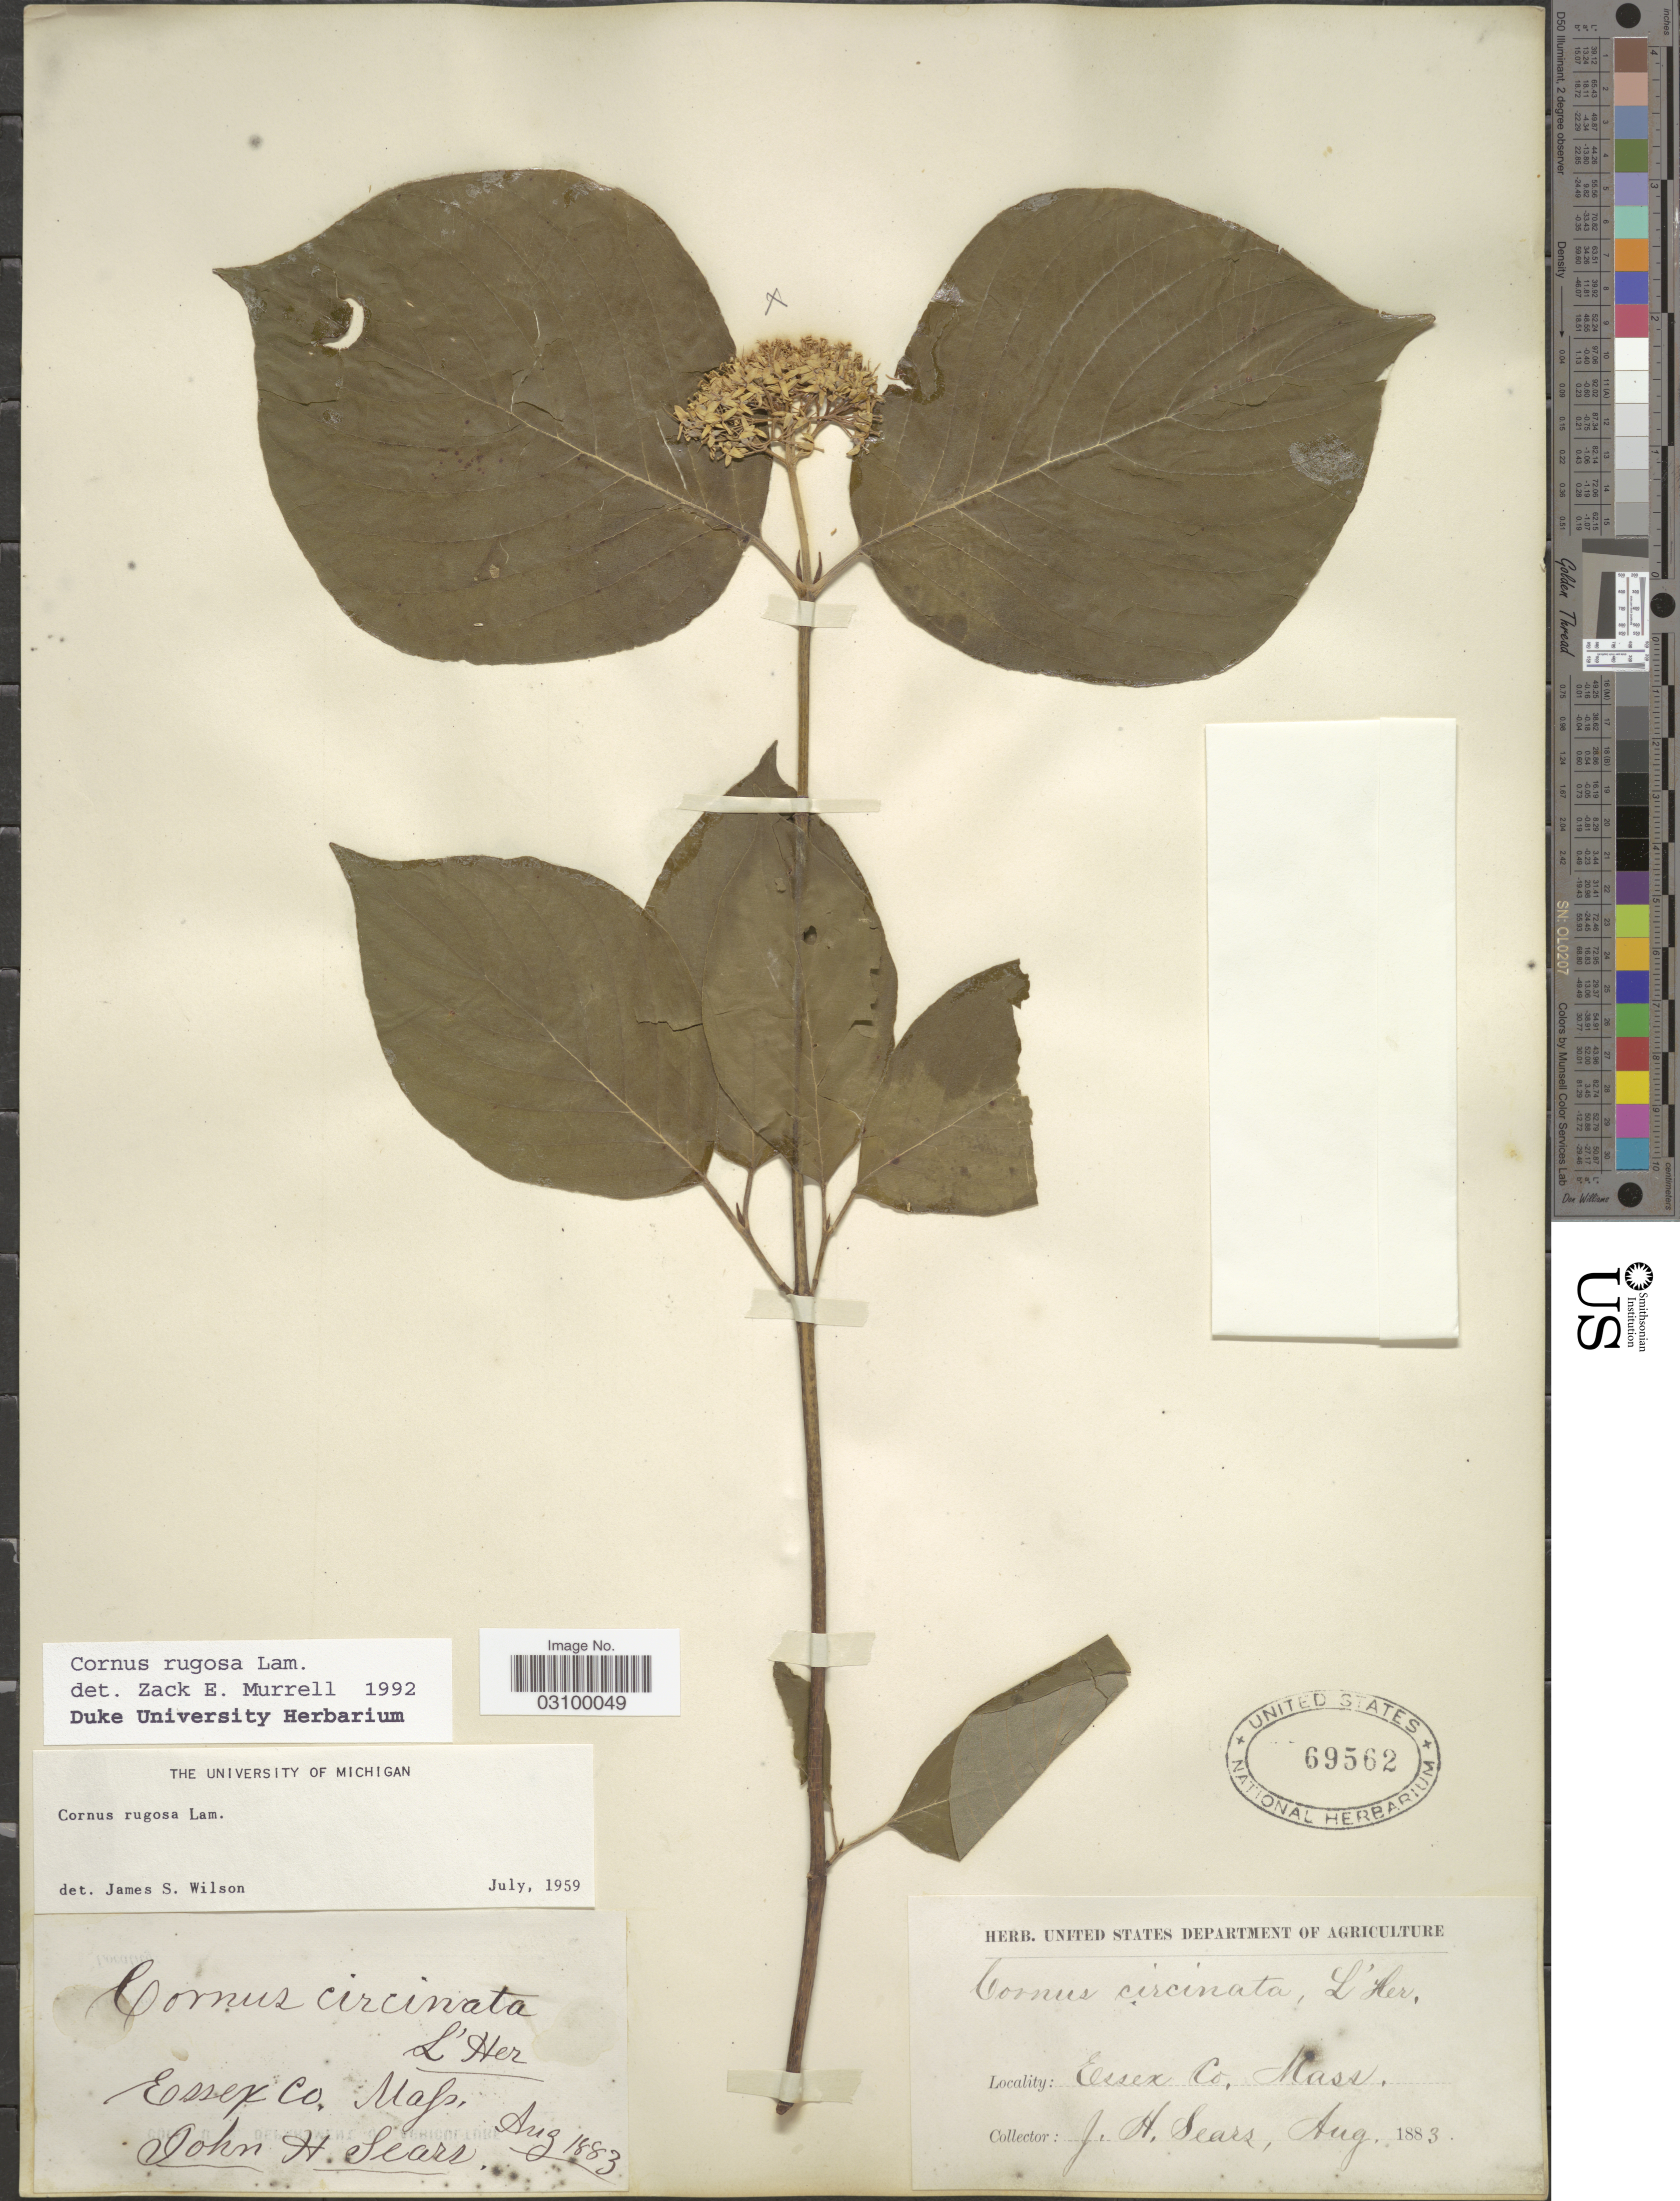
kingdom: Plantae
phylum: Tracheophyta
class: Magnoliopsida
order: Cornales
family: Cornaceae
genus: Cornus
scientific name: Cornus rugosa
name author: Lam.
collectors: J. Sears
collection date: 1883-08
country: United States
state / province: Massachusetts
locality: Essex Co.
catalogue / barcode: US 69562